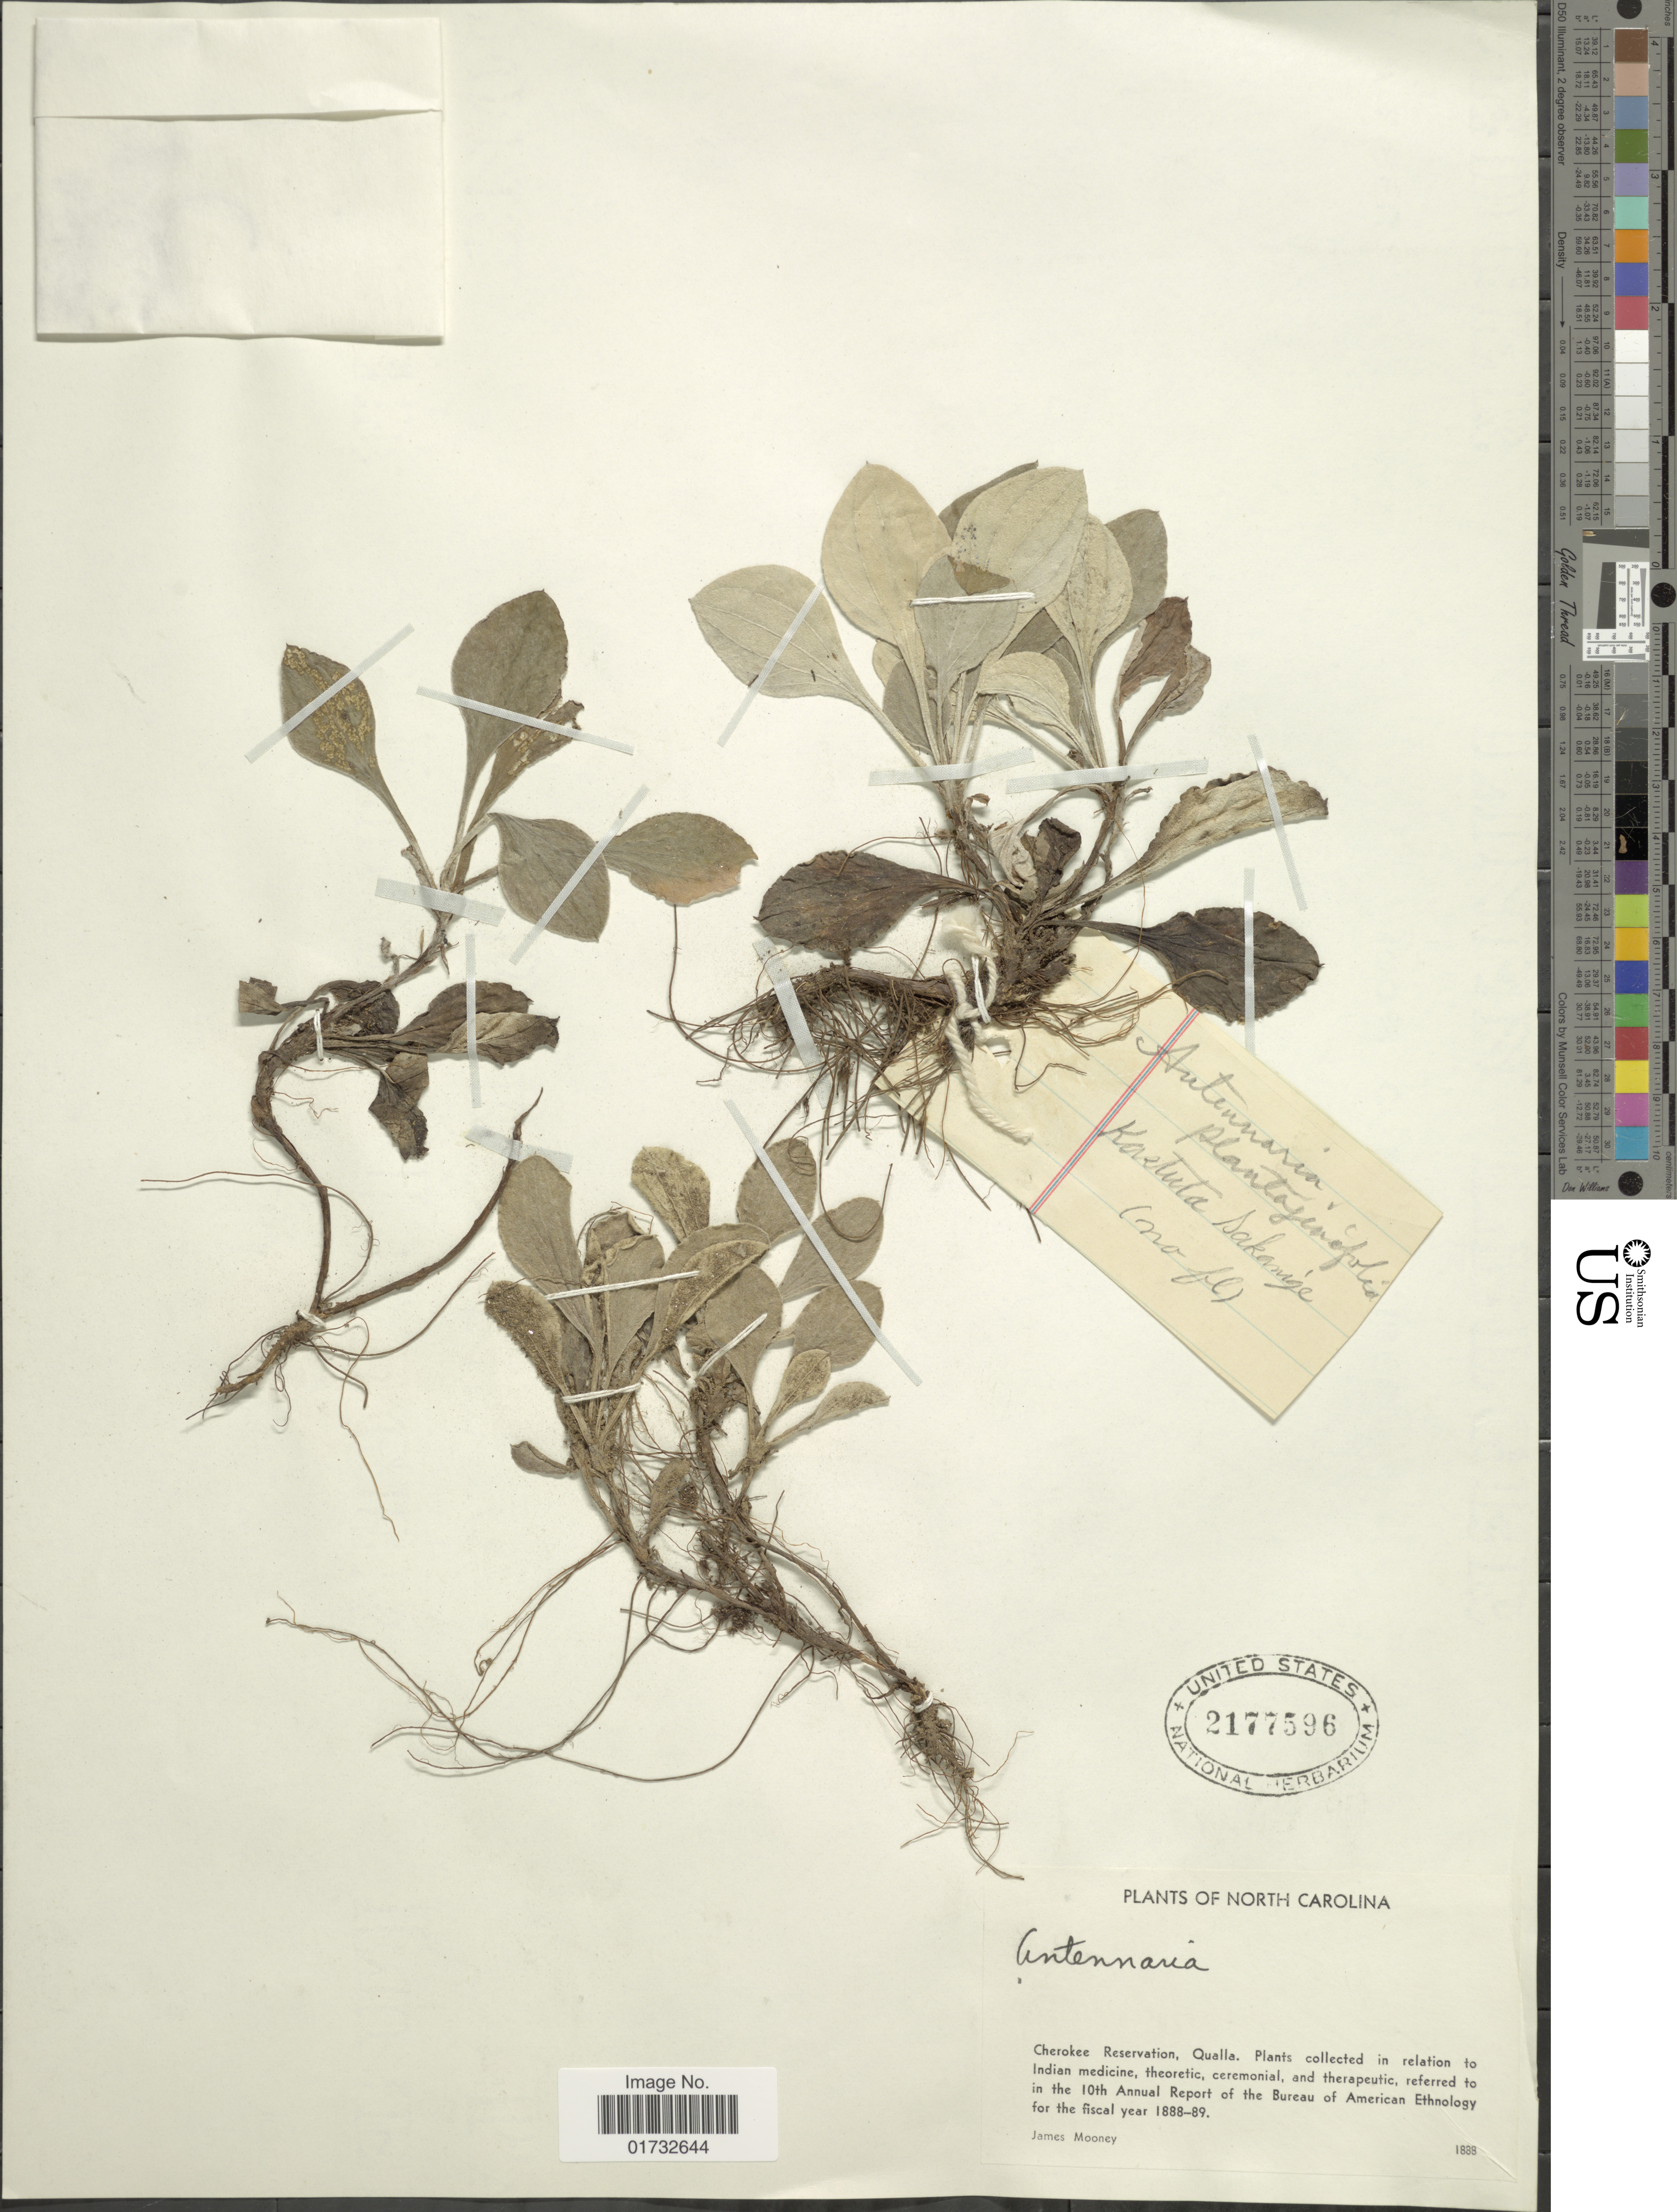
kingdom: Plantae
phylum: Tracheophyta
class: Magnoliopsida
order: Asterales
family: Asteraceae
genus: Antennaria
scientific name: Antennaria plantaginifolia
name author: (L.) Richardson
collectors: J. Mooney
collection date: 1888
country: United States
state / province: North Carolina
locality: Cherokee Reservation, Qualla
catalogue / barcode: US 2177596